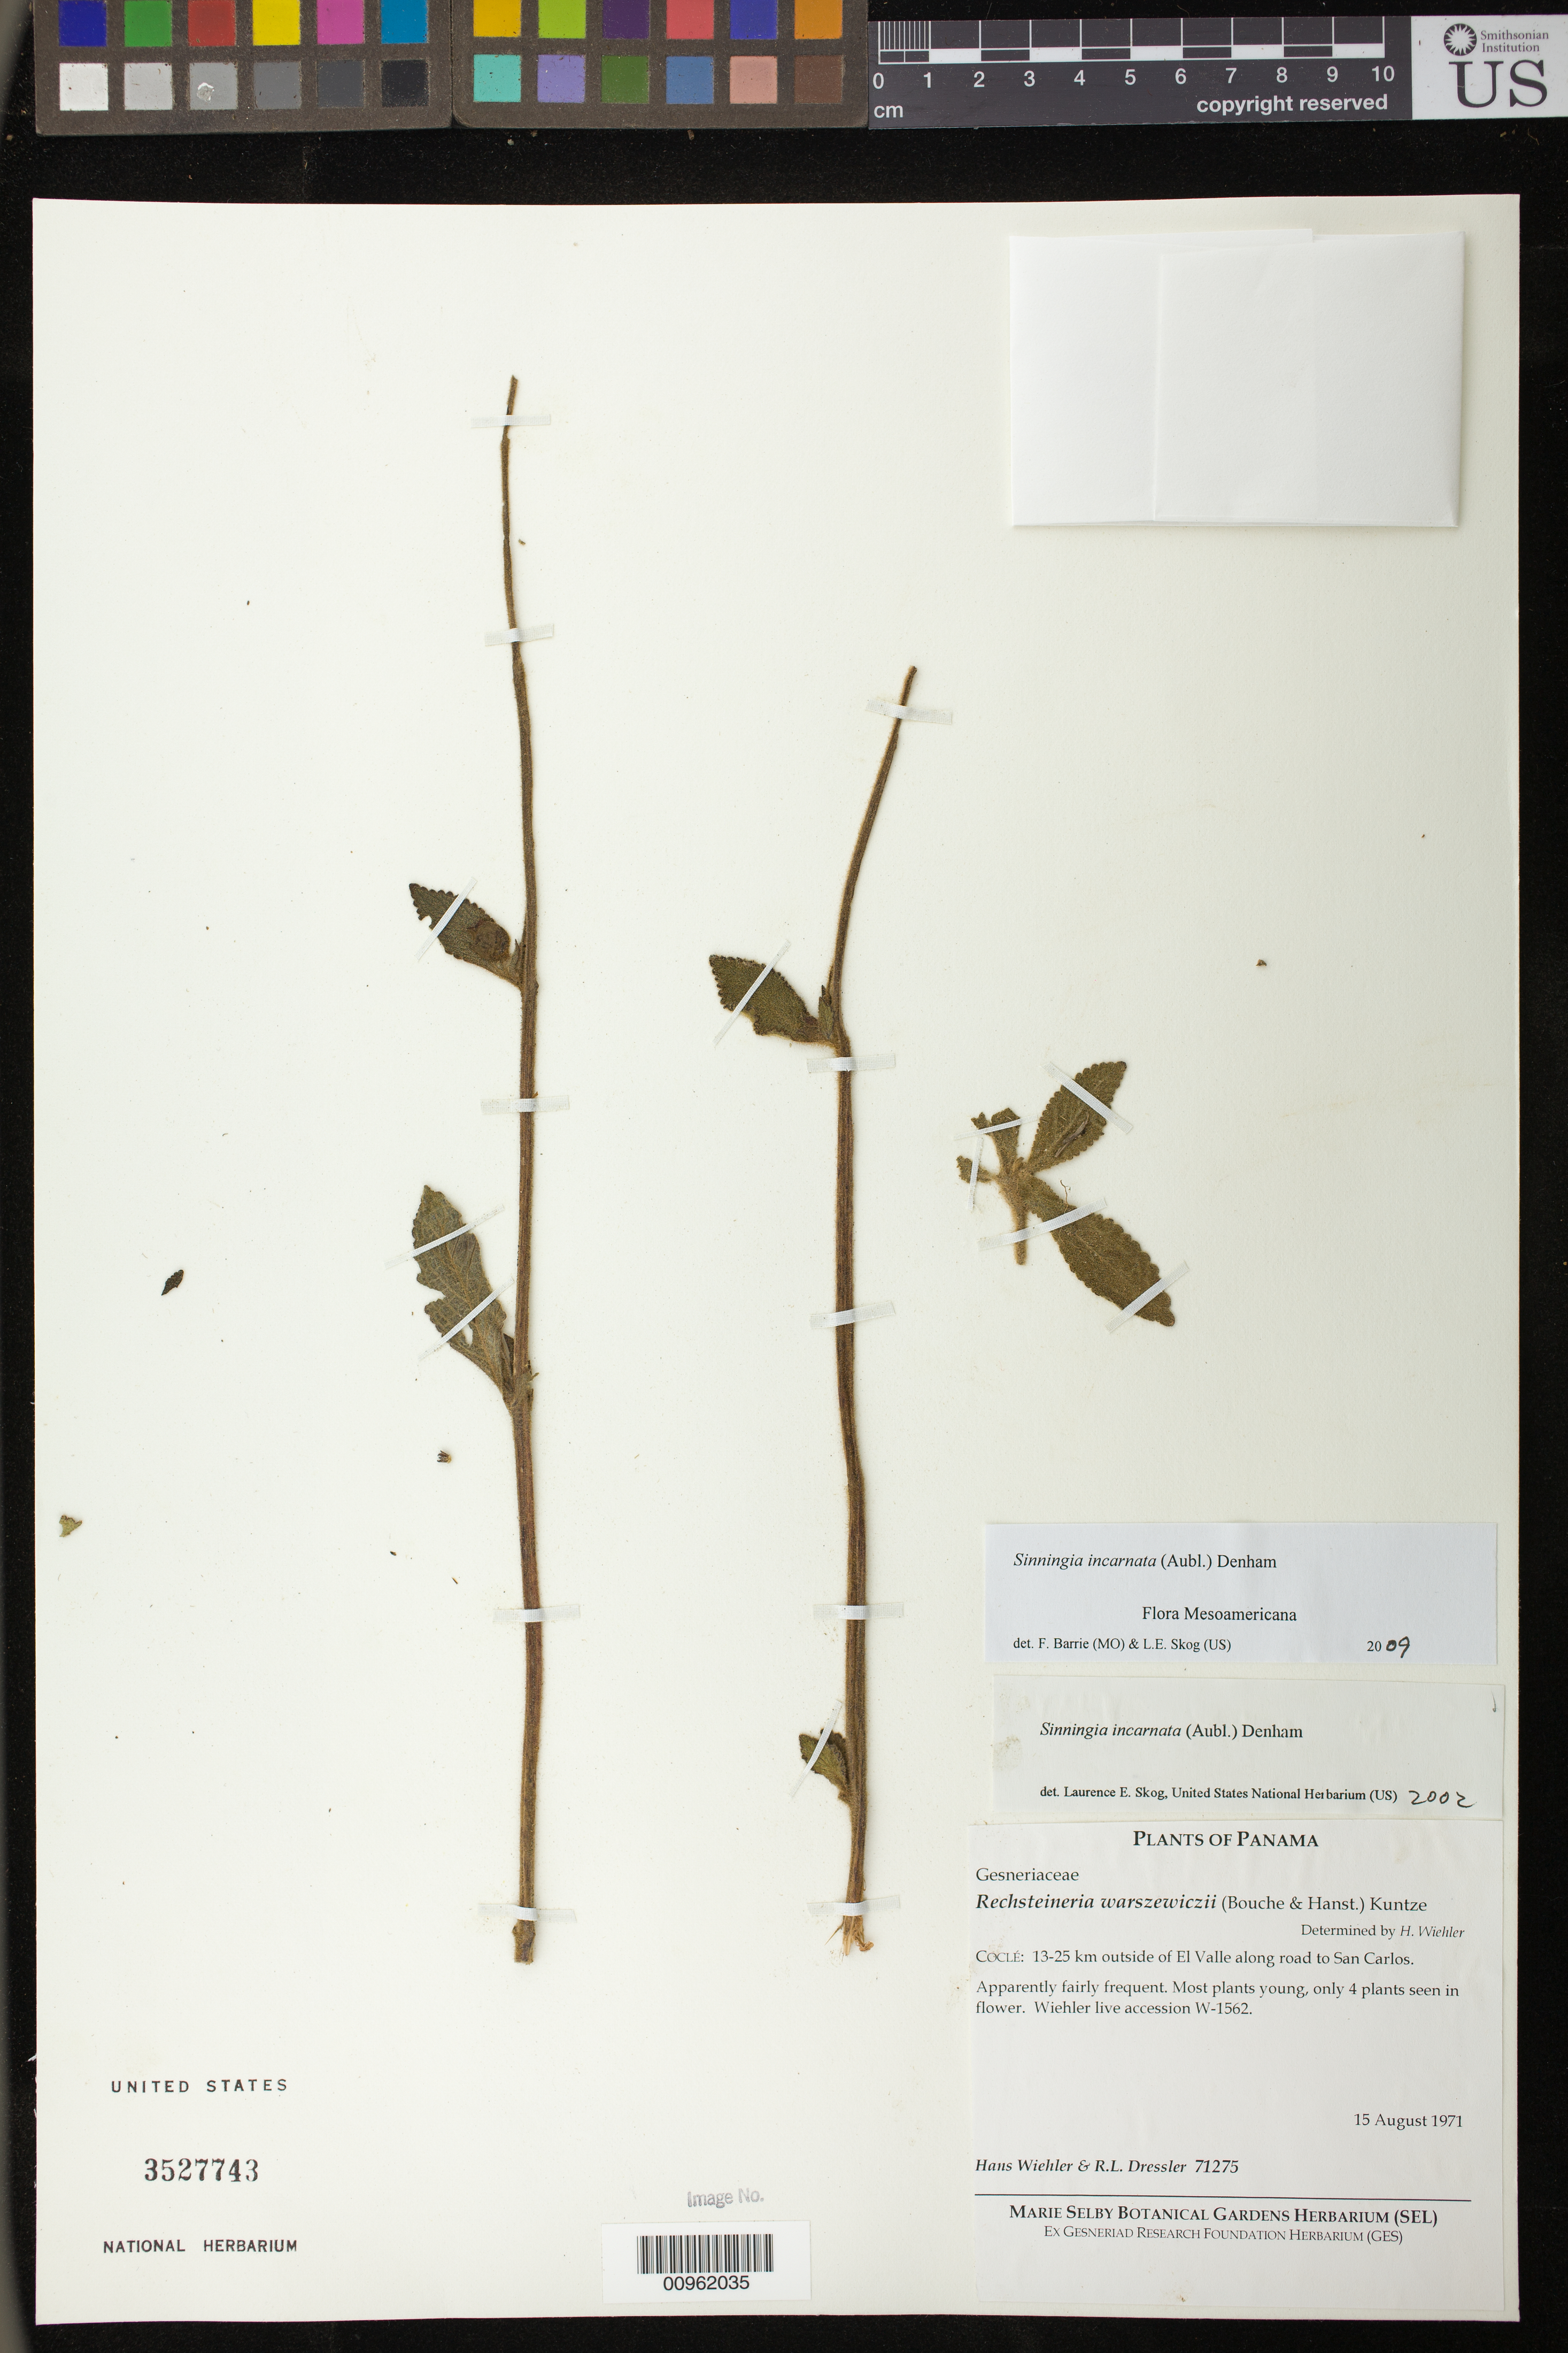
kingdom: Plantae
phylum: Tracheophyta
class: Magnoliopsida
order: Lamiales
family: Gesneriaceae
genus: Sinningia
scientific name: Sinningia incarnata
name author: (Aubl.) D.L. Denham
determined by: Skog, Laurence E.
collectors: H. J. Wiehler & R. Dressler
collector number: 71275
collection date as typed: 15 Aug 1971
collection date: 1971-08-15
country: Panama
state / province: Coclé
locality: Coclé: 13-25 km outside of El Valle along road to San Carlos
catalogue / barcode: US 3527743